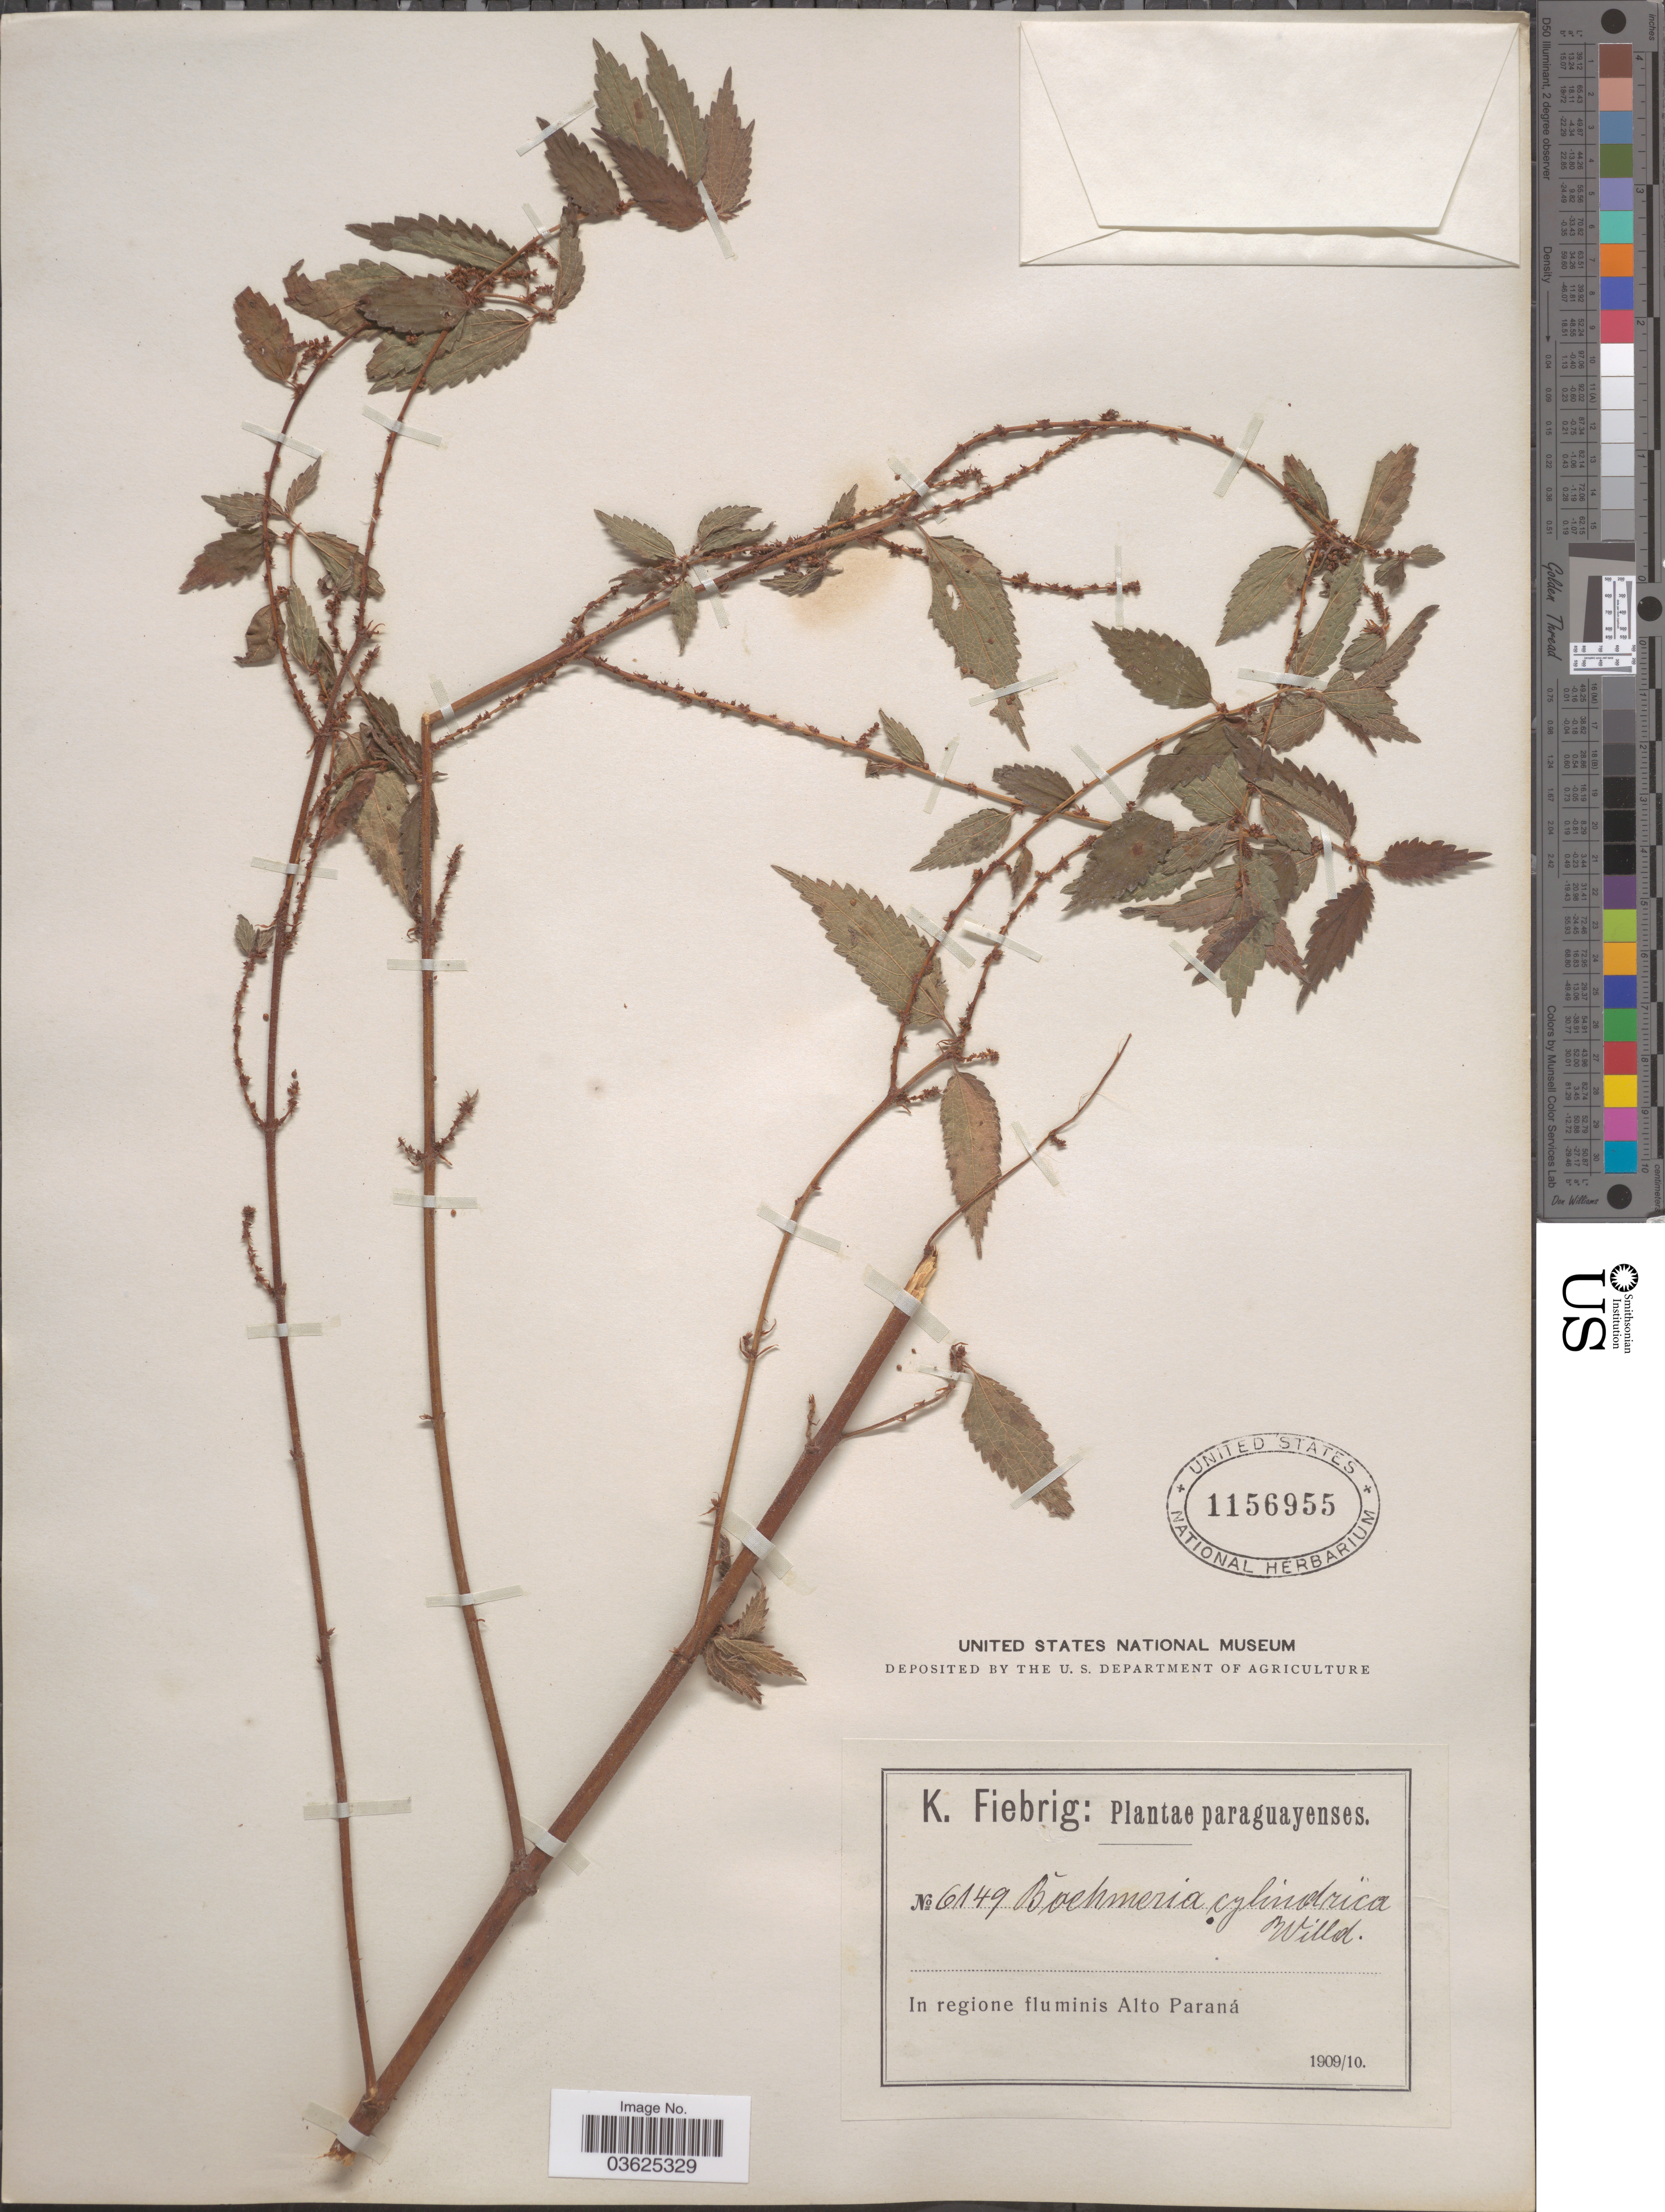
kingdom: Plantae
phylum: Tracheophyta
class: Magnoliopsida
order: Rosales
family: Urticaceae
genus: Boehmeria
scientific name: Boehmeria cylindrica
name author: (L.) Sw.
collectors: K. Fiebrig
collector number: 6149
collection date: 1909/1910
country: Paraguay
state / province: Alto Parana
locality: In regione fluminis Alto Paraná.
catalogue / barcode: US 1156955